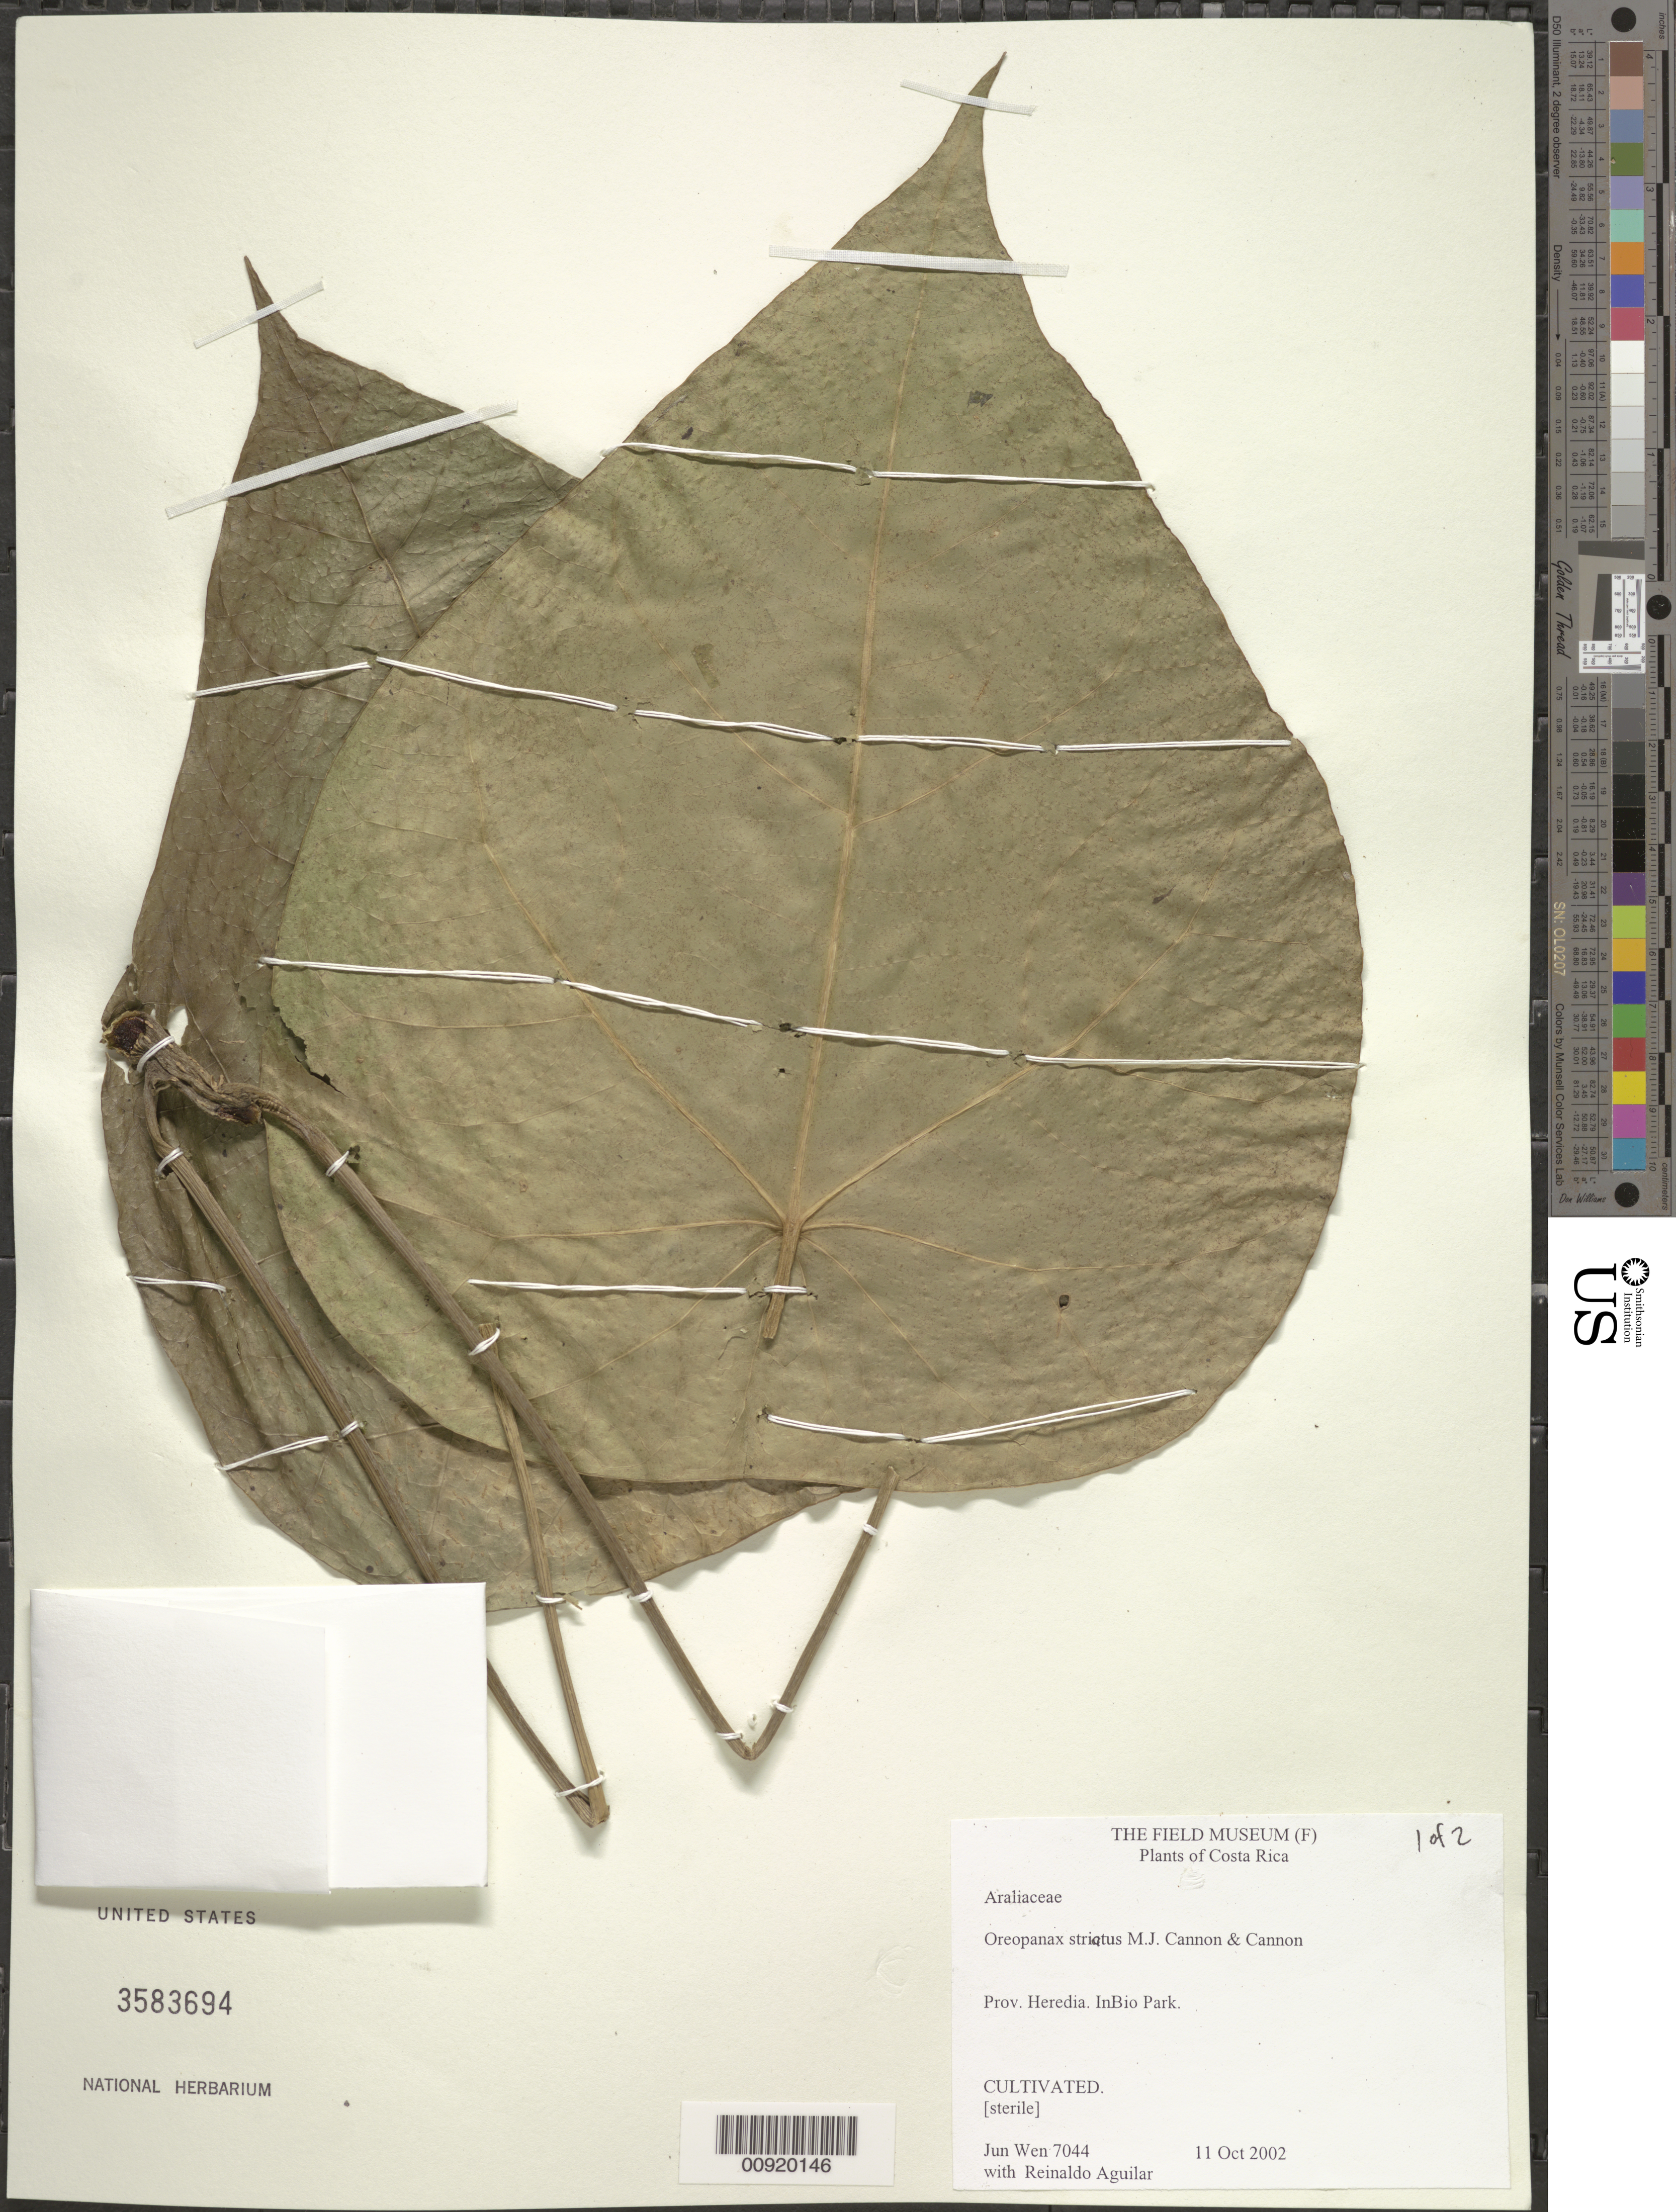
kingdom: Plantae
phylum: Tracheophyta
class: Magnoliopsida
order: Apiales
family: Araliaceae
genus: Oreopanax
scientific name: Oreopanax striatus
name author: (J. Cannon) M.J. Cannon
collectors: J. Wen & R. Aguilar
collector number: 7044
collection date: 2002-10-11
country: Costa Rica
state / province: Heredia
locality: InBio Park.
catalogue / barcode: US 3583694